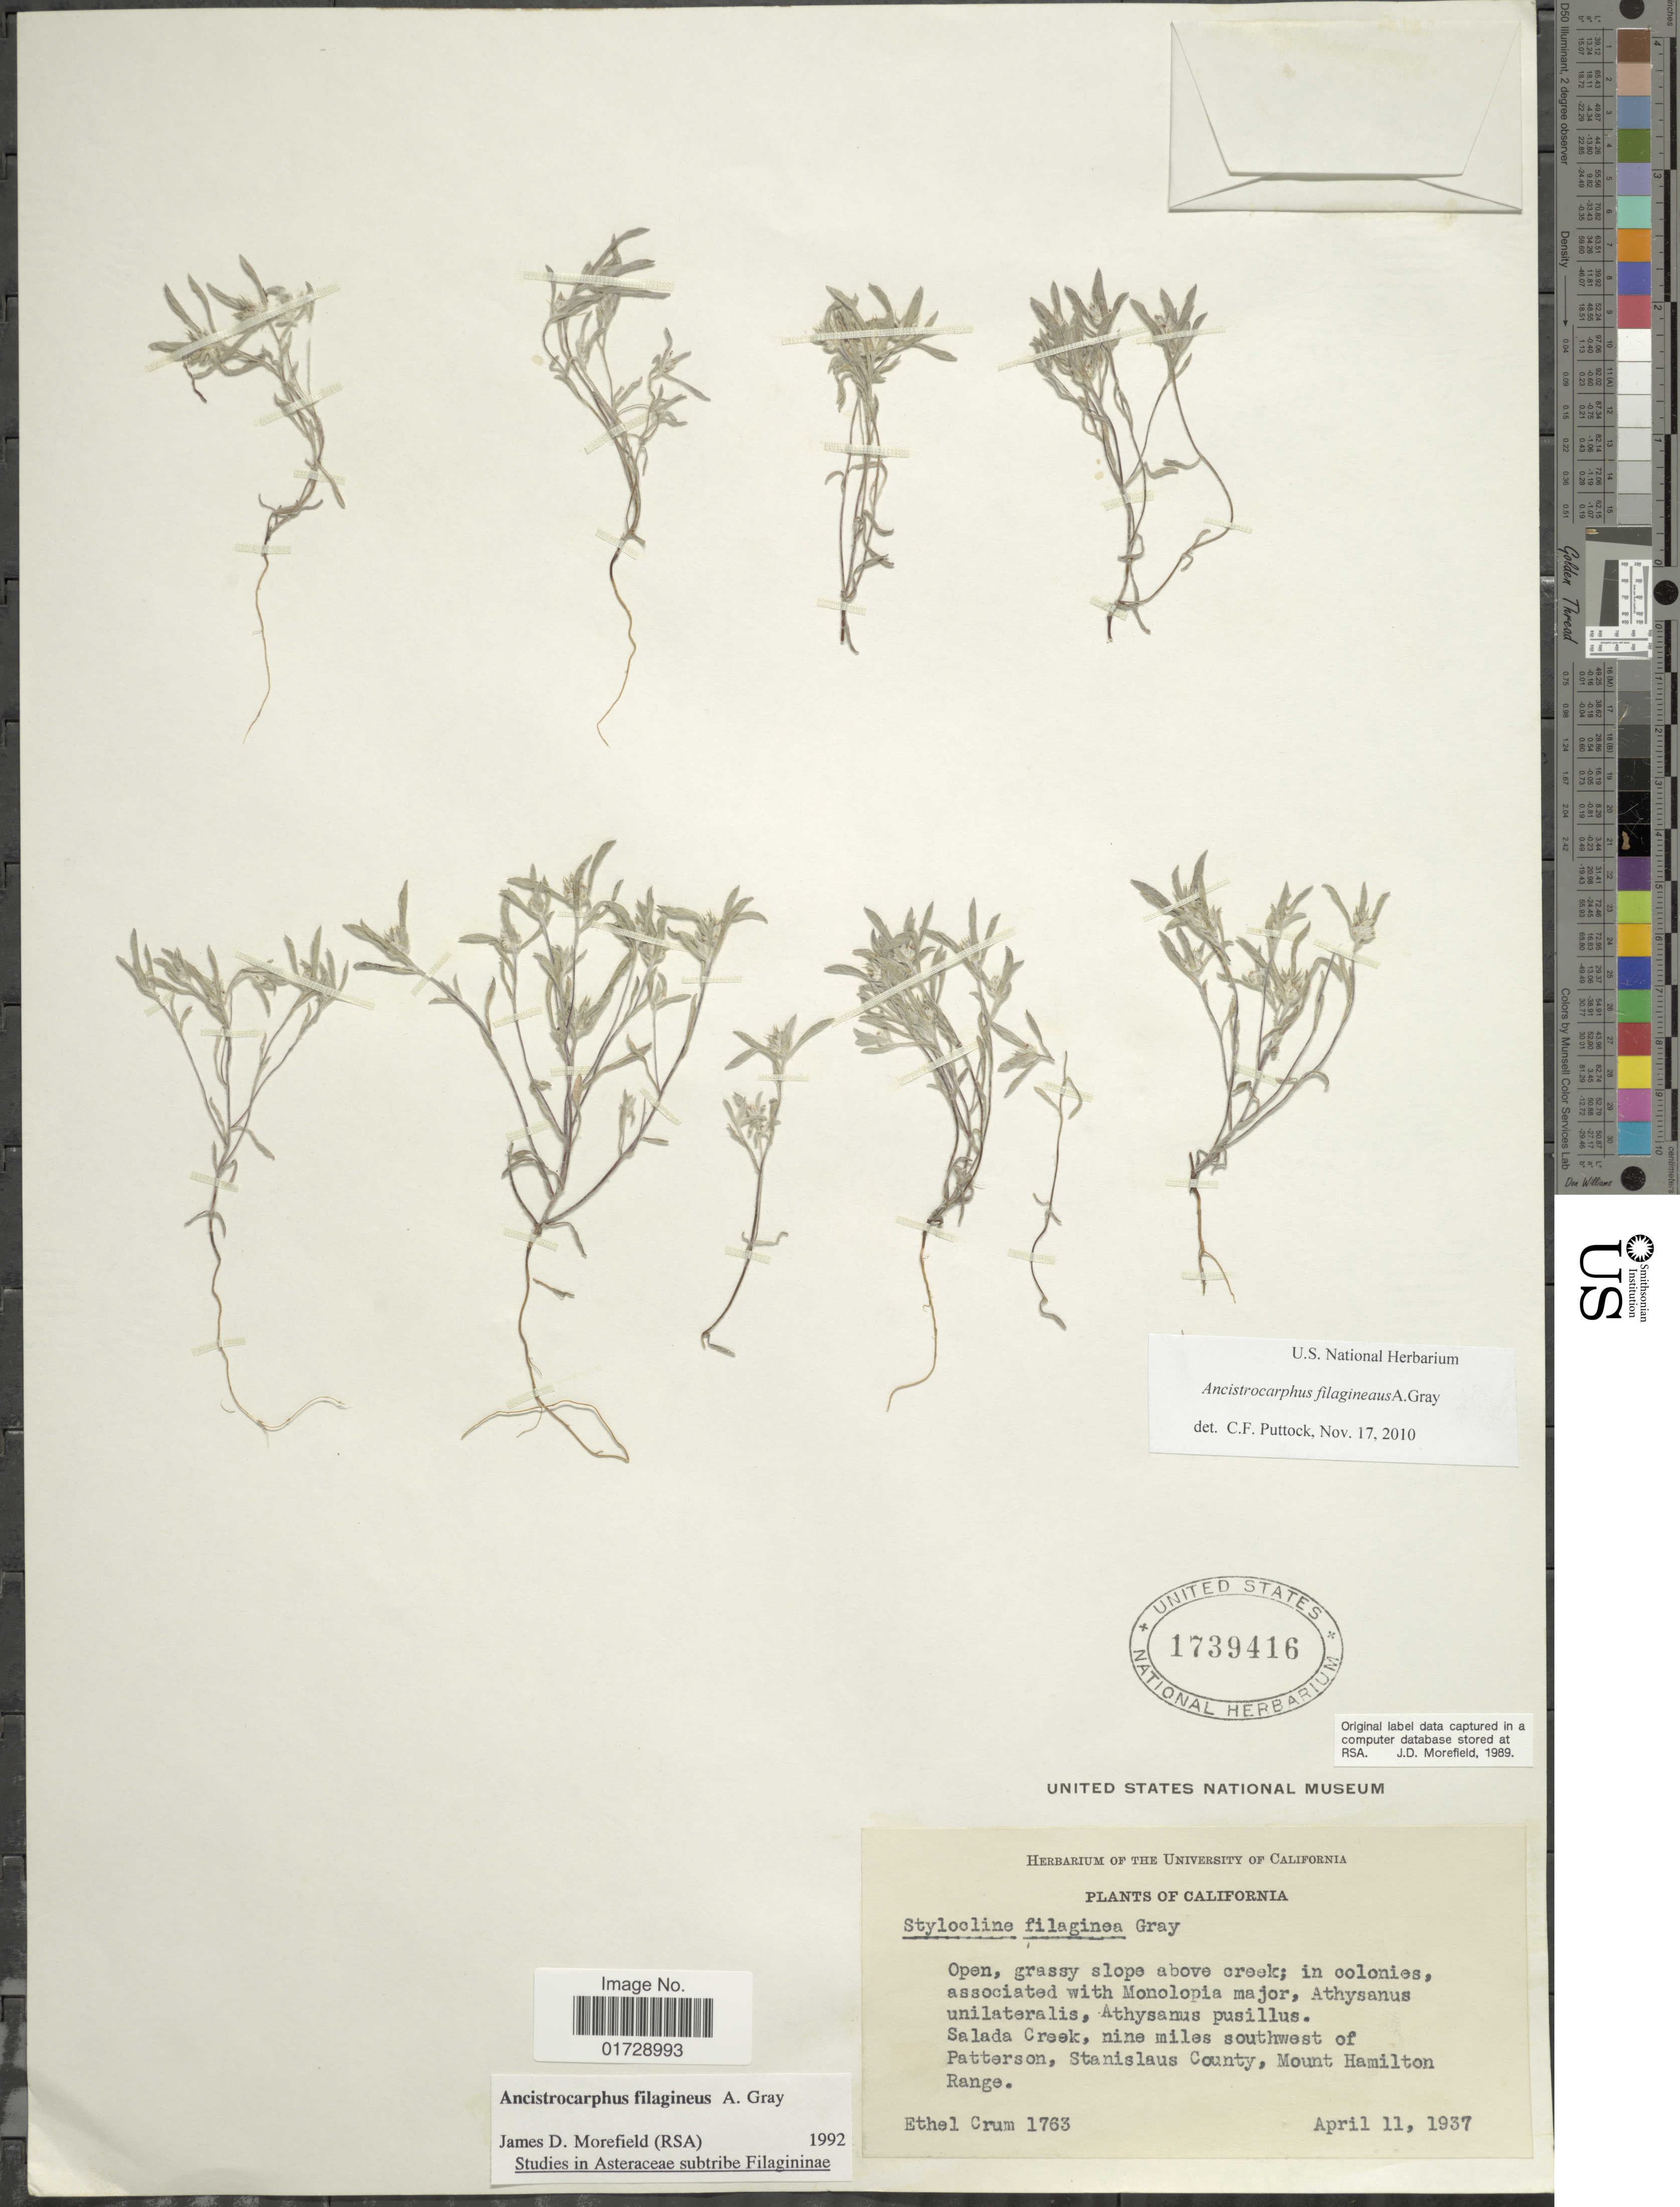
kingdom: Plantae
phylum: Tracheophyta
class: Magnoliopsida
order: Asterales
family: Asteraceae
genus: Stylocline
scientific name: Stylocline filaginea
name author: (A. Gray) A. Gray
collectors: E. K. Crum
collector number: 1763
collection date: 1937-04-11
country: United States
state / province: California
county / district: Stanislaus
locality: Salada Creek, nine miles southwest of Patterson, Stanislaus County, Mount Hamilton Range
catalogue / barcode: US 1739416